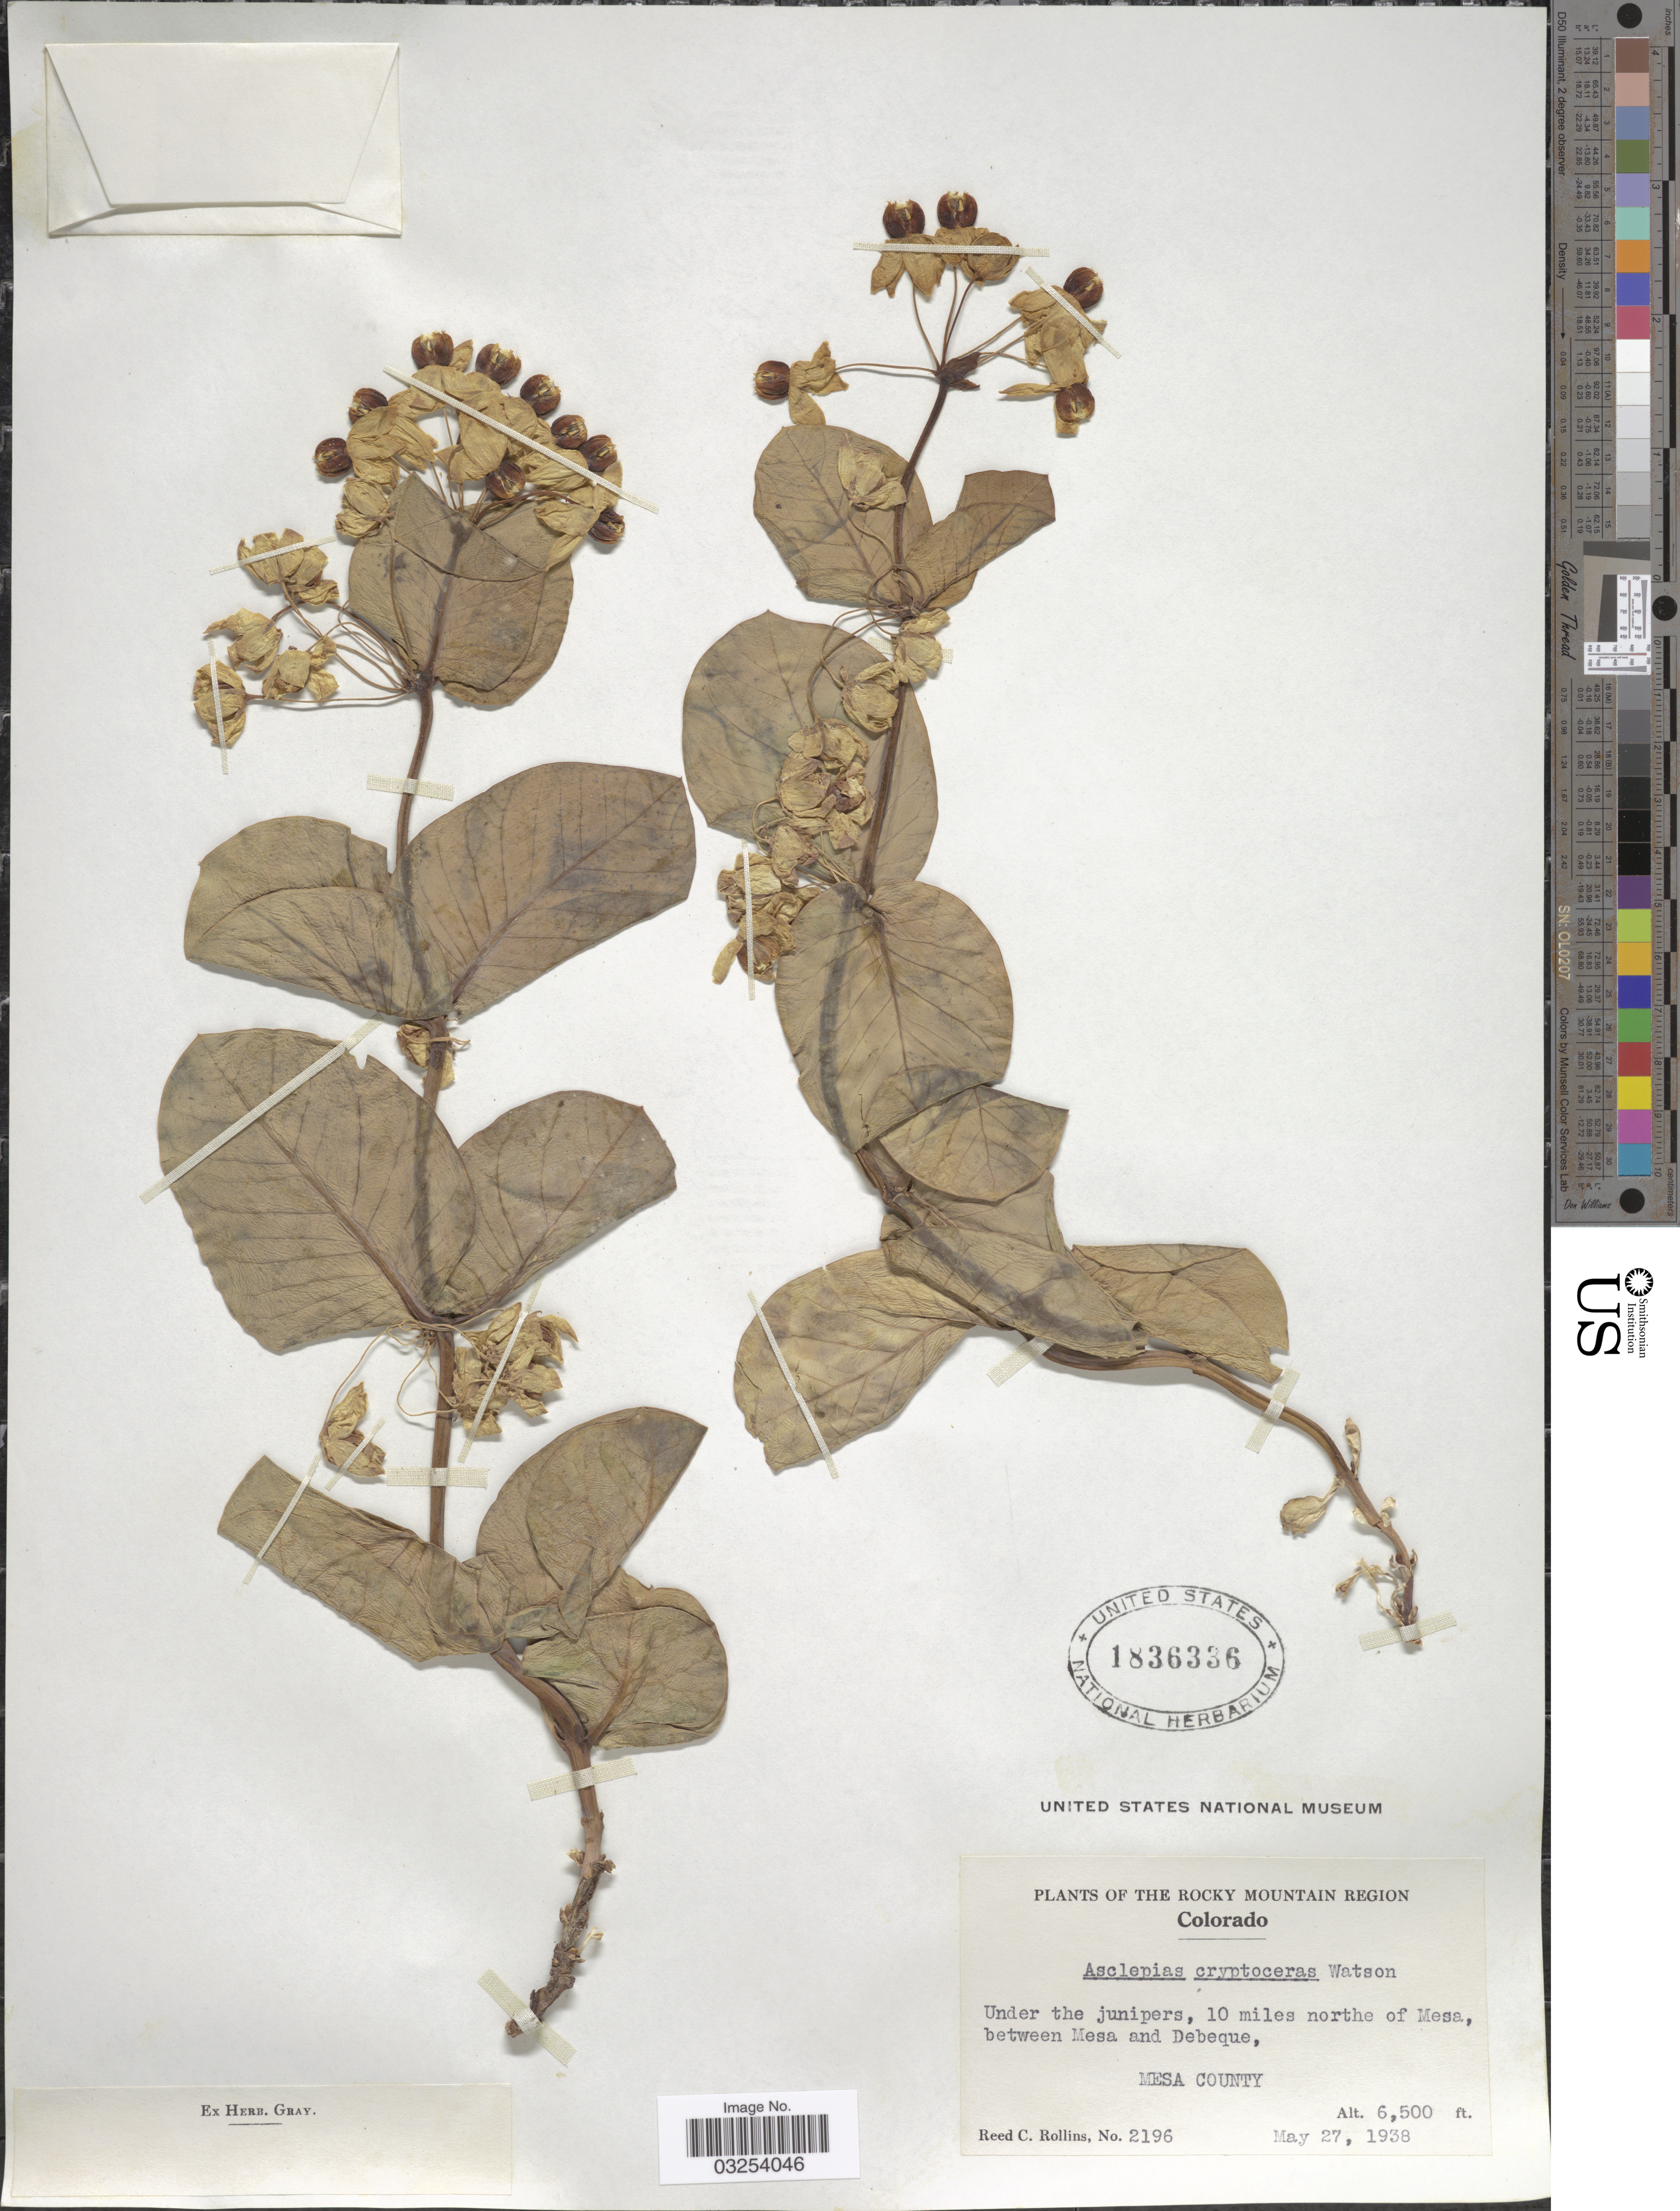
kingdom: Plantae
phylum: Tracheophyta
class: Magnoliopsida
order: Gentianales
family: Apocynaceae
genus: Asclepias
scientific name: Asclepias cryptoceras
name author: S. Watson in C. King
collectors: R. C. Rollins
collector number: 2196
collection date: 1938-05-27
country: United States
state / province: Colorado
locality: Rocky Mountain Region. Under the junipers, 10 miles northe of Mesa, between Mesa and Debeque. Mesa County.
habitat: under the junipers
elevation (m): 1981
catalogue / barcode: US 1836336